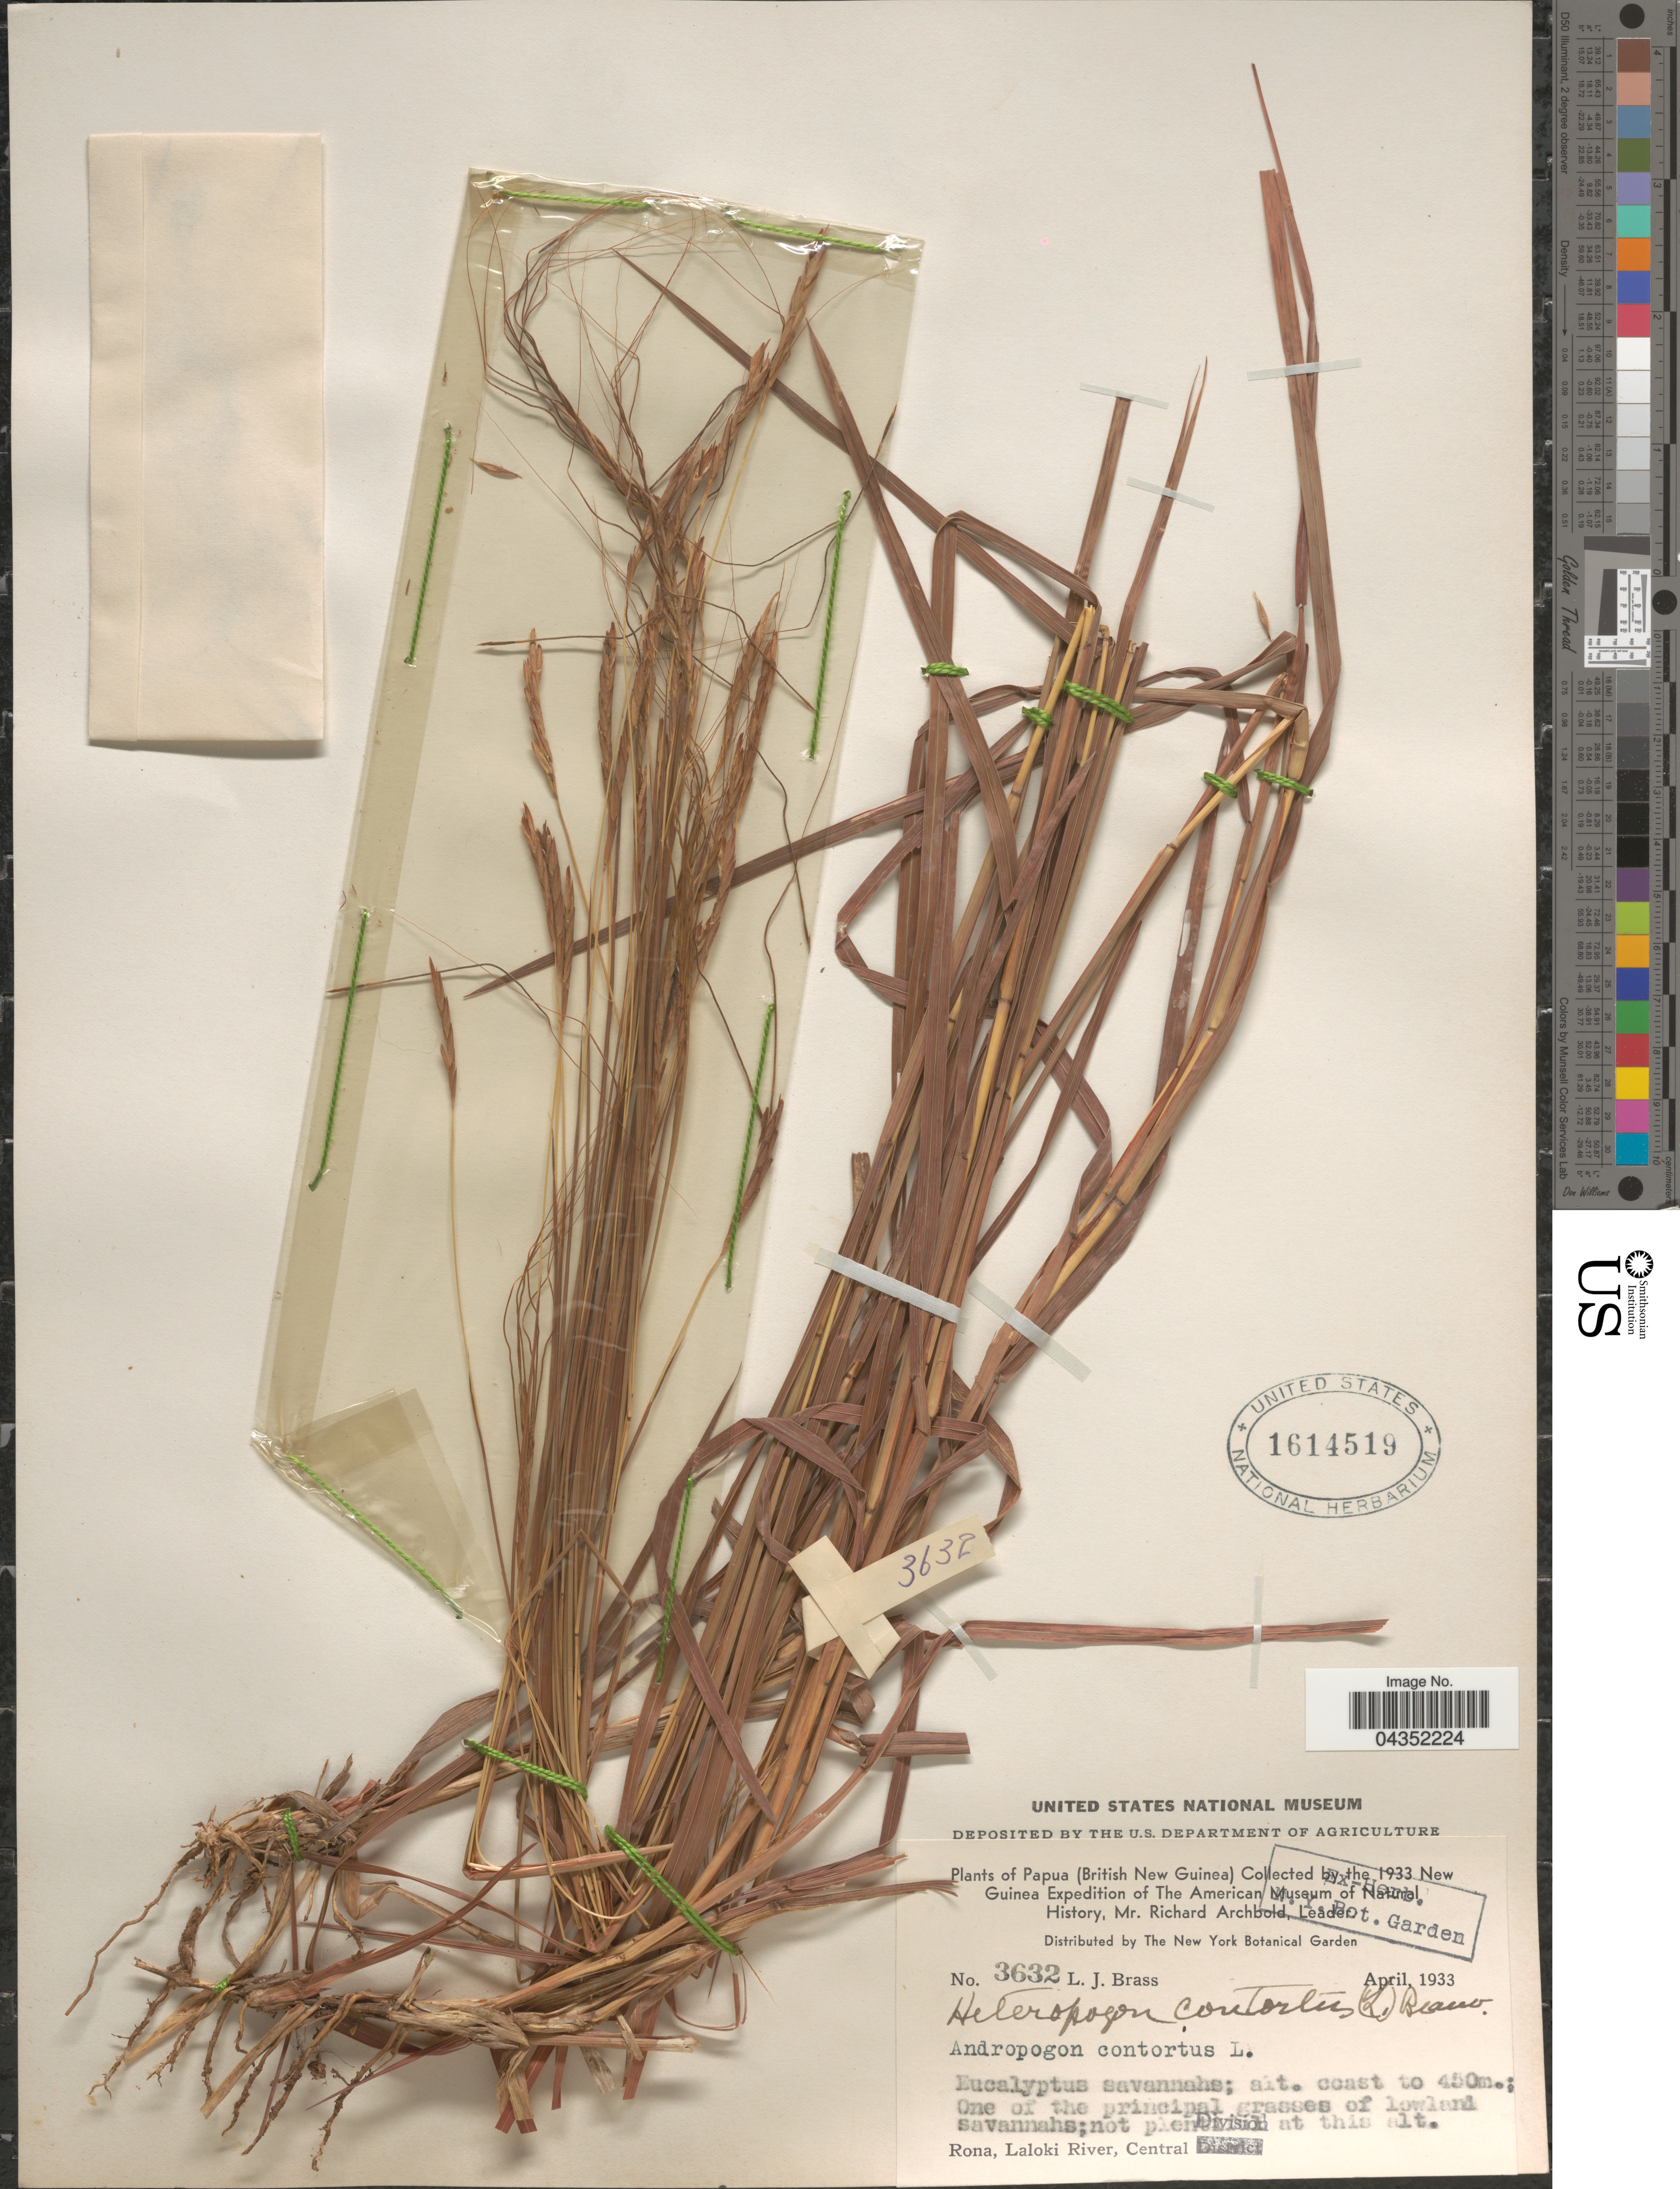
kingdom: Plantae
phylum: Tracheophyta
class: Liliopsida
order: Poales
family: Poaceae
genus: Heteropogon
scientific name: Heteropogon contortus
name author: (L.) P. Beauv. ex Roem. & Schult.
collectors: L. J. Brass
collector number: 3632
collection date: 1933-04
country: Papua New Guinea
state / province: Central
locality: Papua (British New Guinea) the 1933 New Guinea Expedition of The American Museum of Natural History. Rona, Laloki River, Central Division.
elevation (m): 450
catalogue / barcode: US 1614519